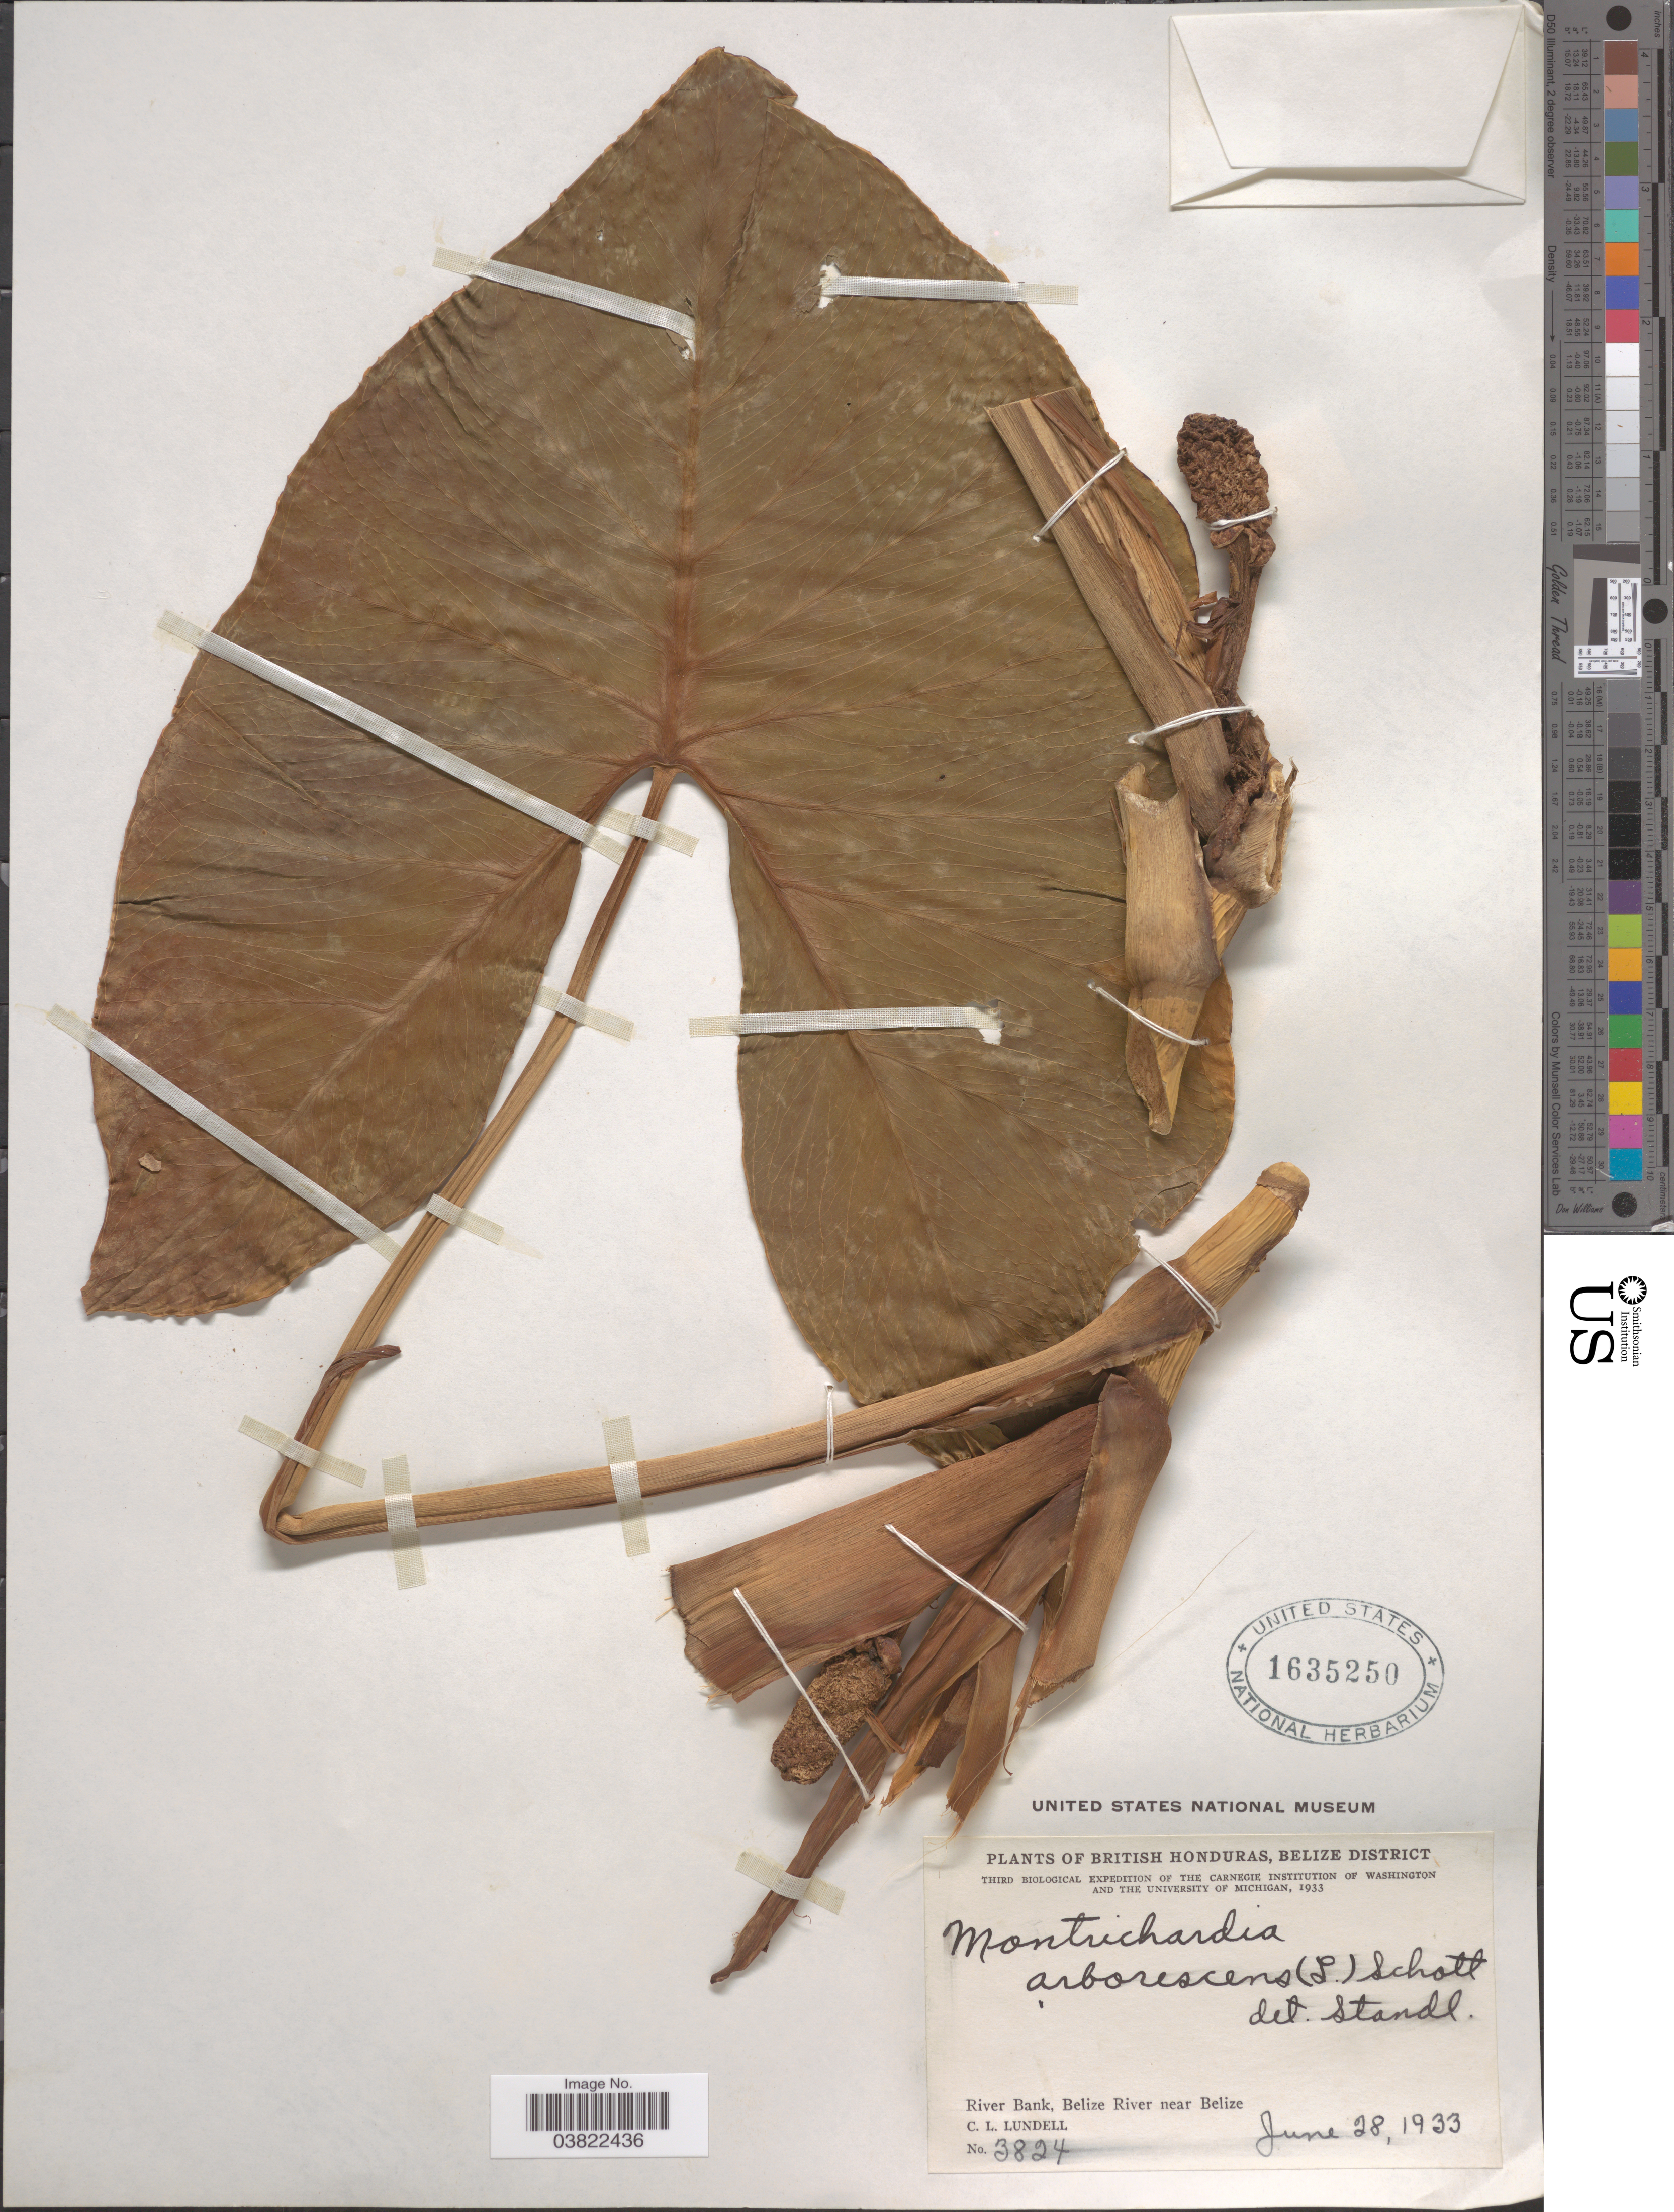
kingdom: Plantae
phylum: Tracheophyta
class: Liliopsida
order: Alismatales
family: Araceae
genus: Montrichardia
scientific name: Montrichardia arborea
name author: (Kunth) Schott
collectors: C. L. Lundell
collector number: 3824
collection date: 1933-06-28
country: Belize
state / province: Belize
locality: British Honduras, Belize District. River Bank, Belize River near Belize.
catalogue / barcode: US 1635250